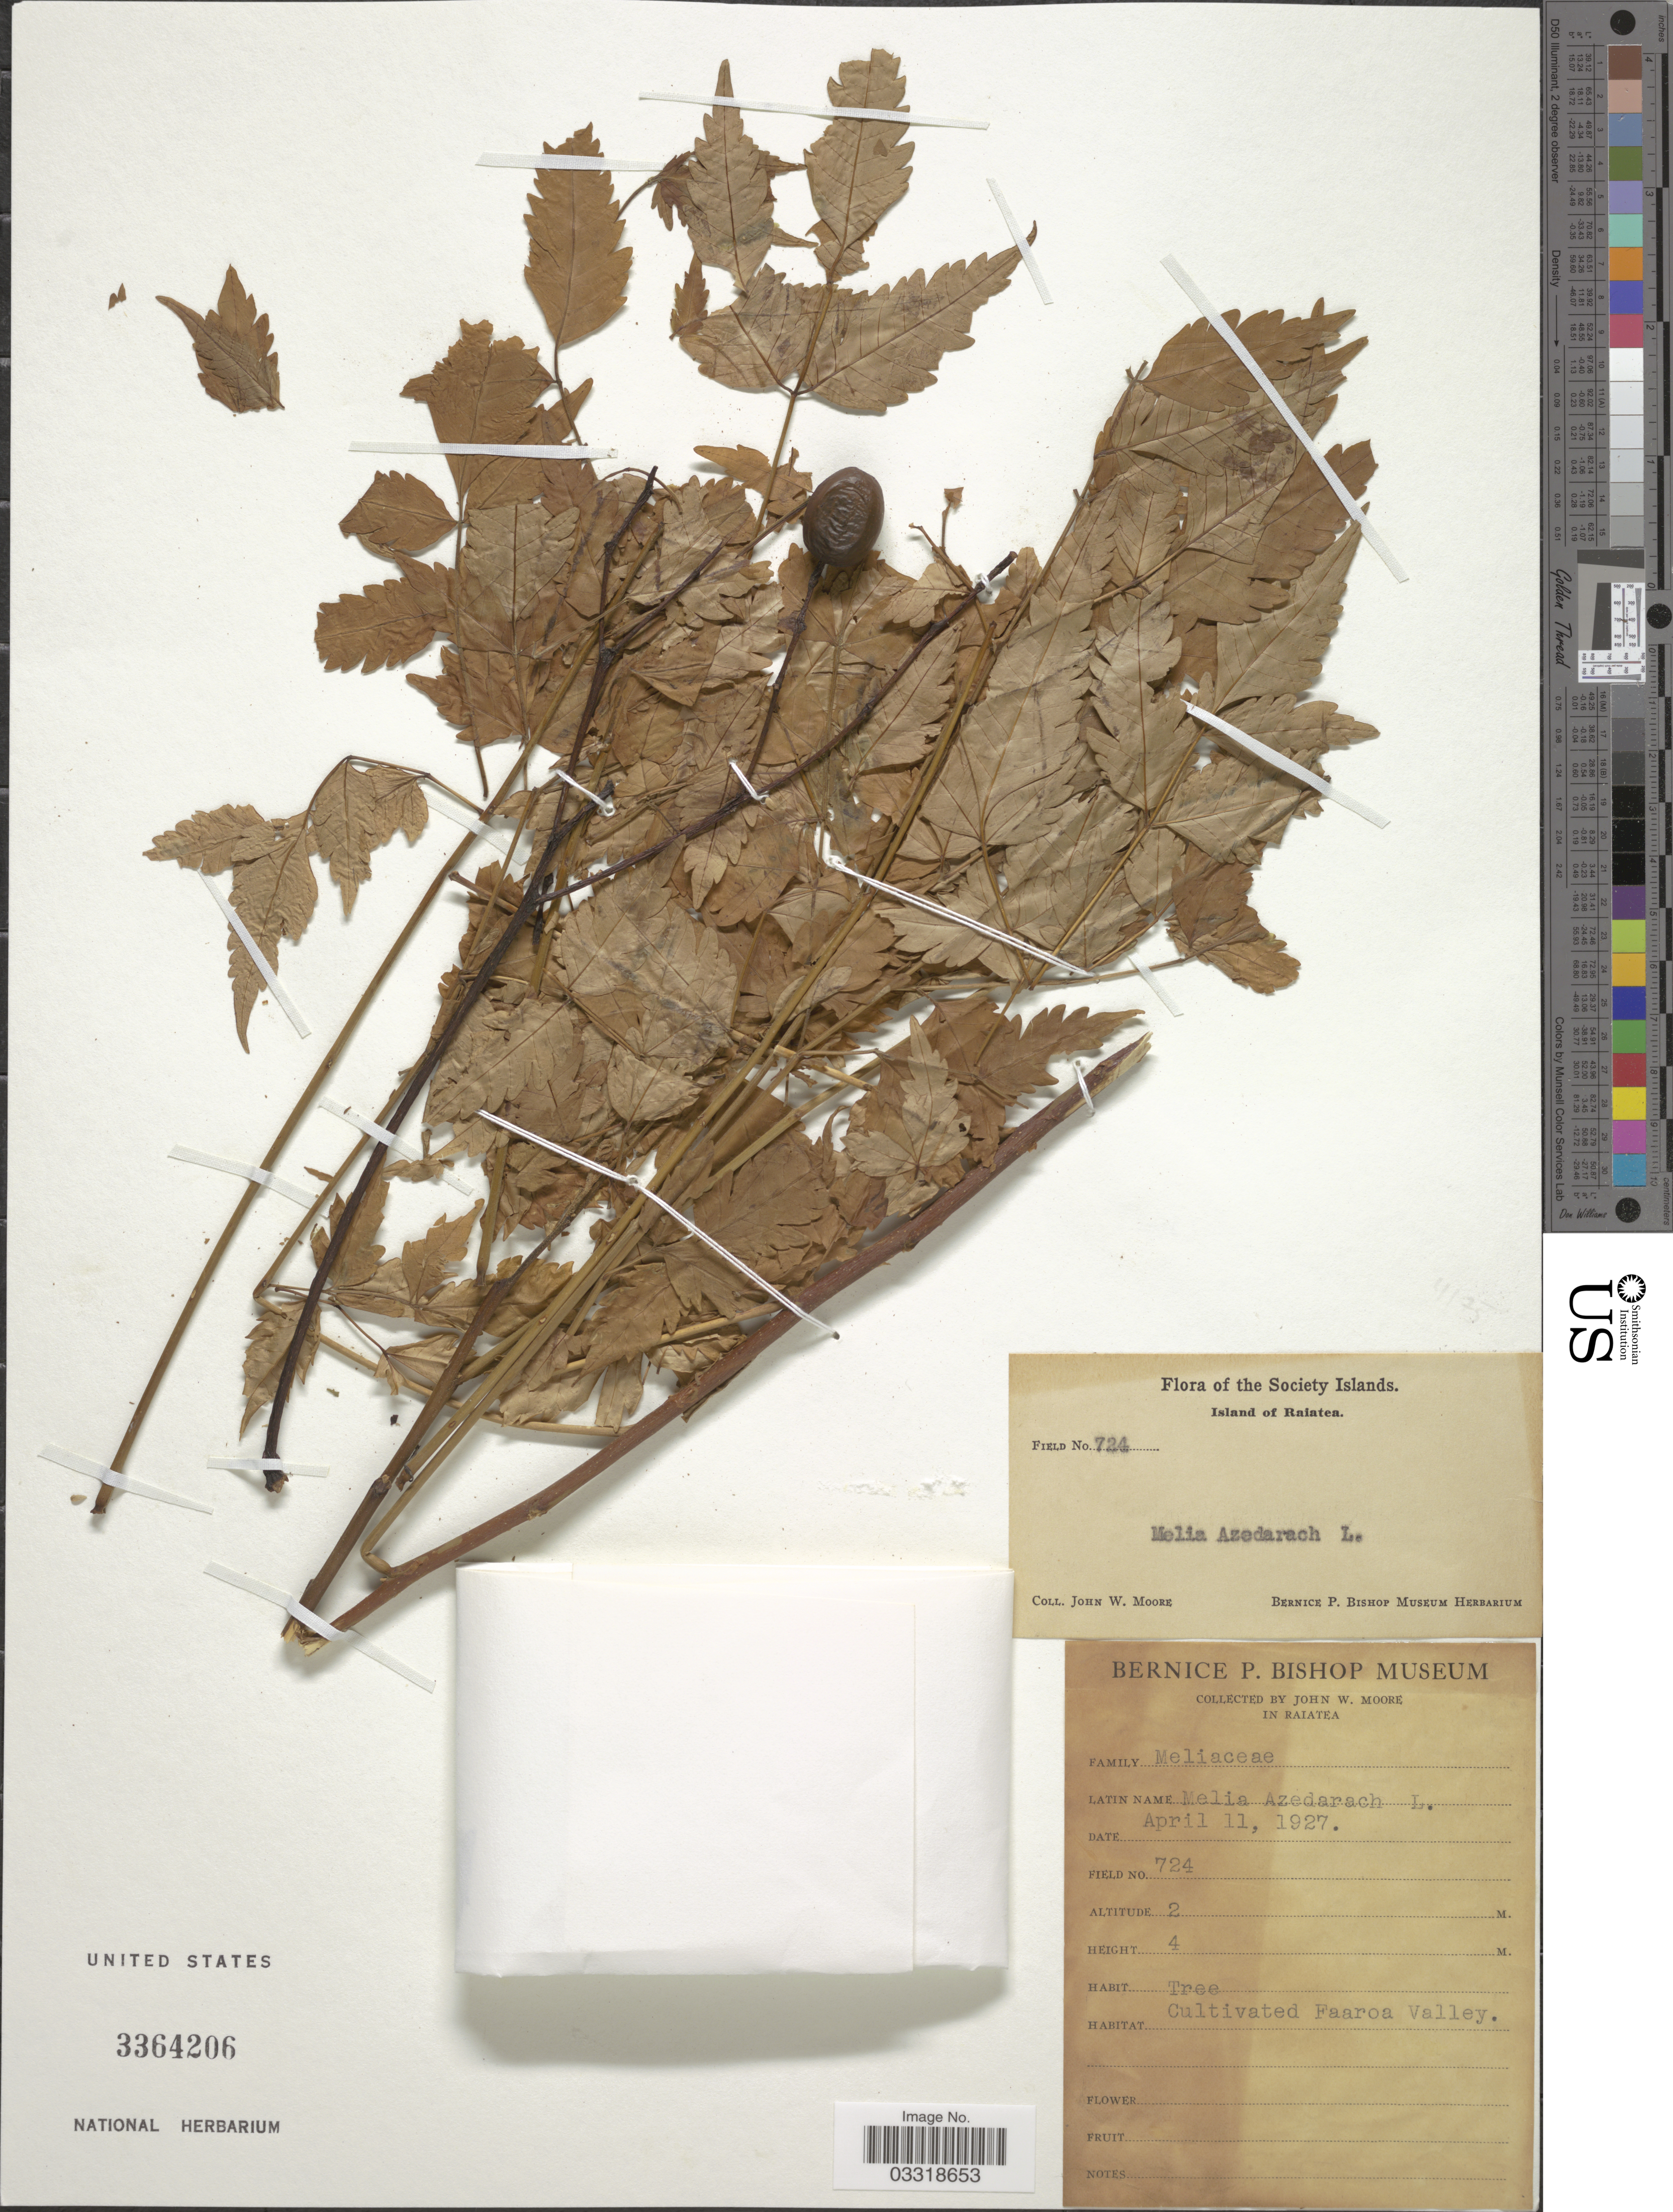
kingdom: Plantae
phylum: Tracheophyta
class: Magnoliopsida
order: Sapindales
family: Meliaceae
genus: Melia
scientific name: Melia azedarach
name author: L.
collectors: J. Moore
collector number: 724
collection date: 1927-04-11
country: French Polynesia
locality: Society Islands. Island of Raiatea. Cultivated Faaroa Valley.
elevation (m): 2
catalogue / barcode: US 3364206